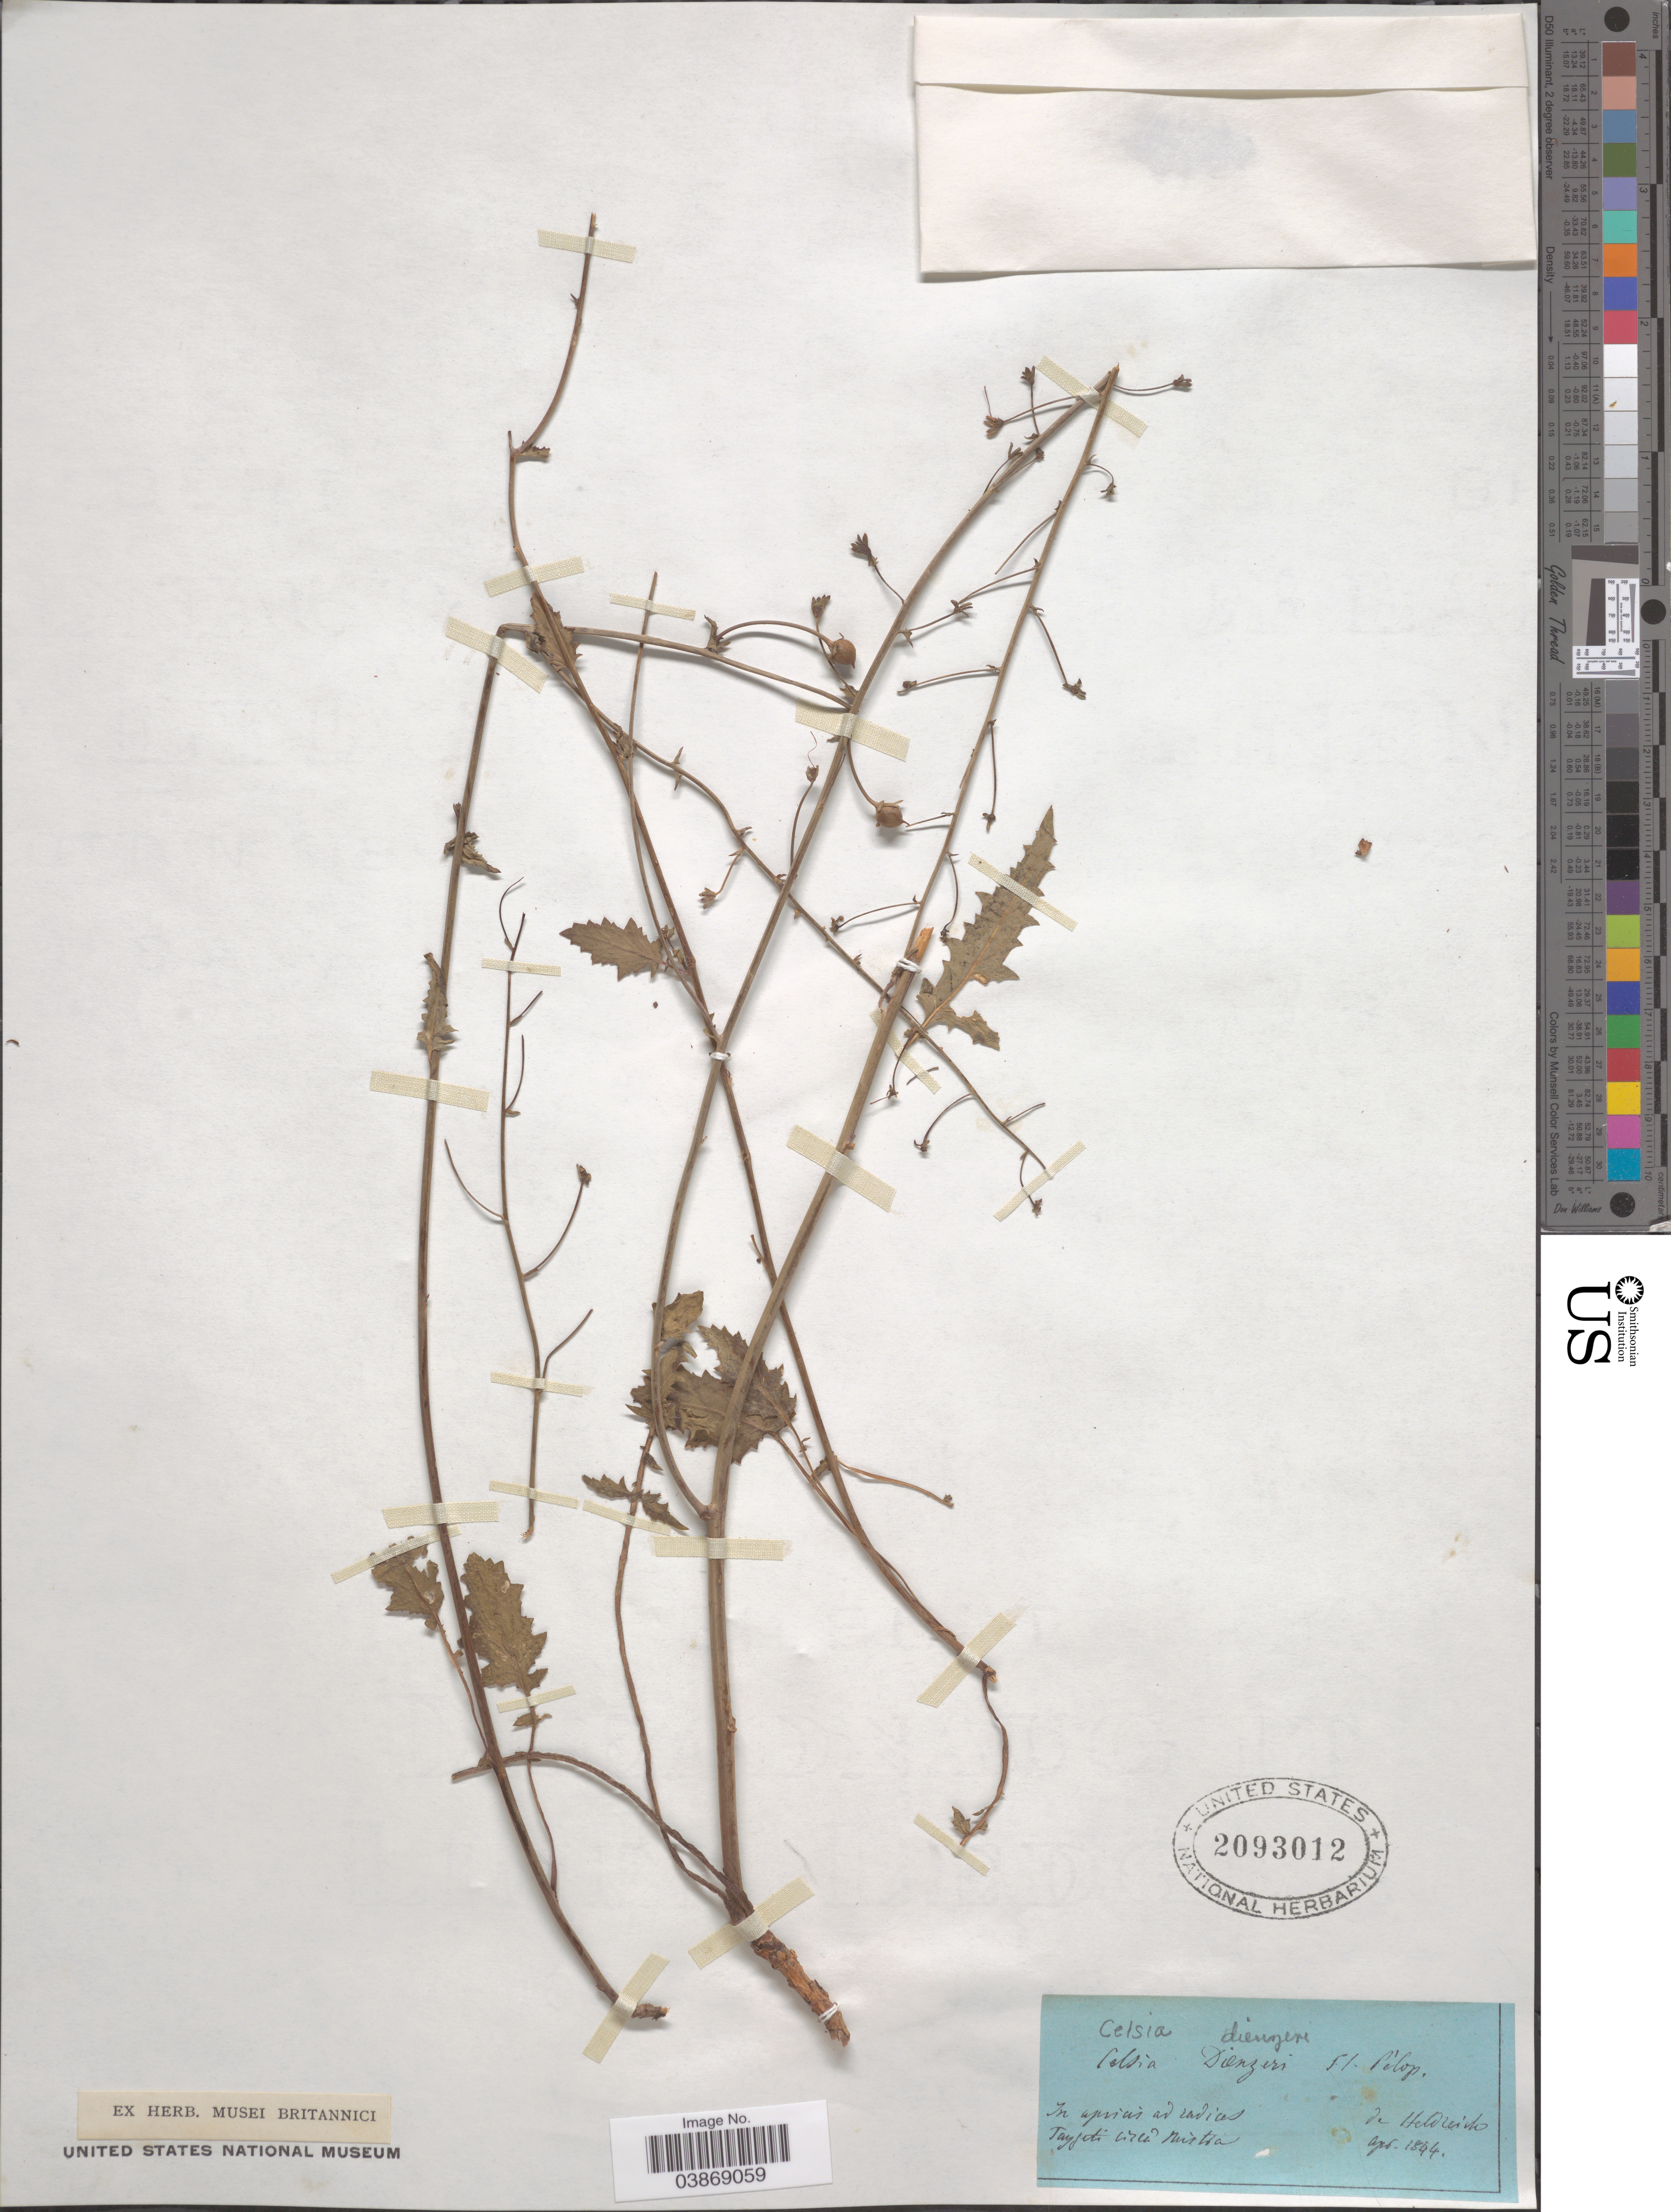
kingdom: Plantae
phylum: Tracheophyta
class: Magnoliopsida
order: Lamiales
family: Scrophulariaceae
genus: Celsia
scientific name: Celsia daenzeri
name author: Fauché & Chaub.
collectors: -. De Heldreich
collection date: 1844-04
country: Greece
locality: In apricis ad radices Taygeti circa Mistra.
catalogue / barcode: US 2093012